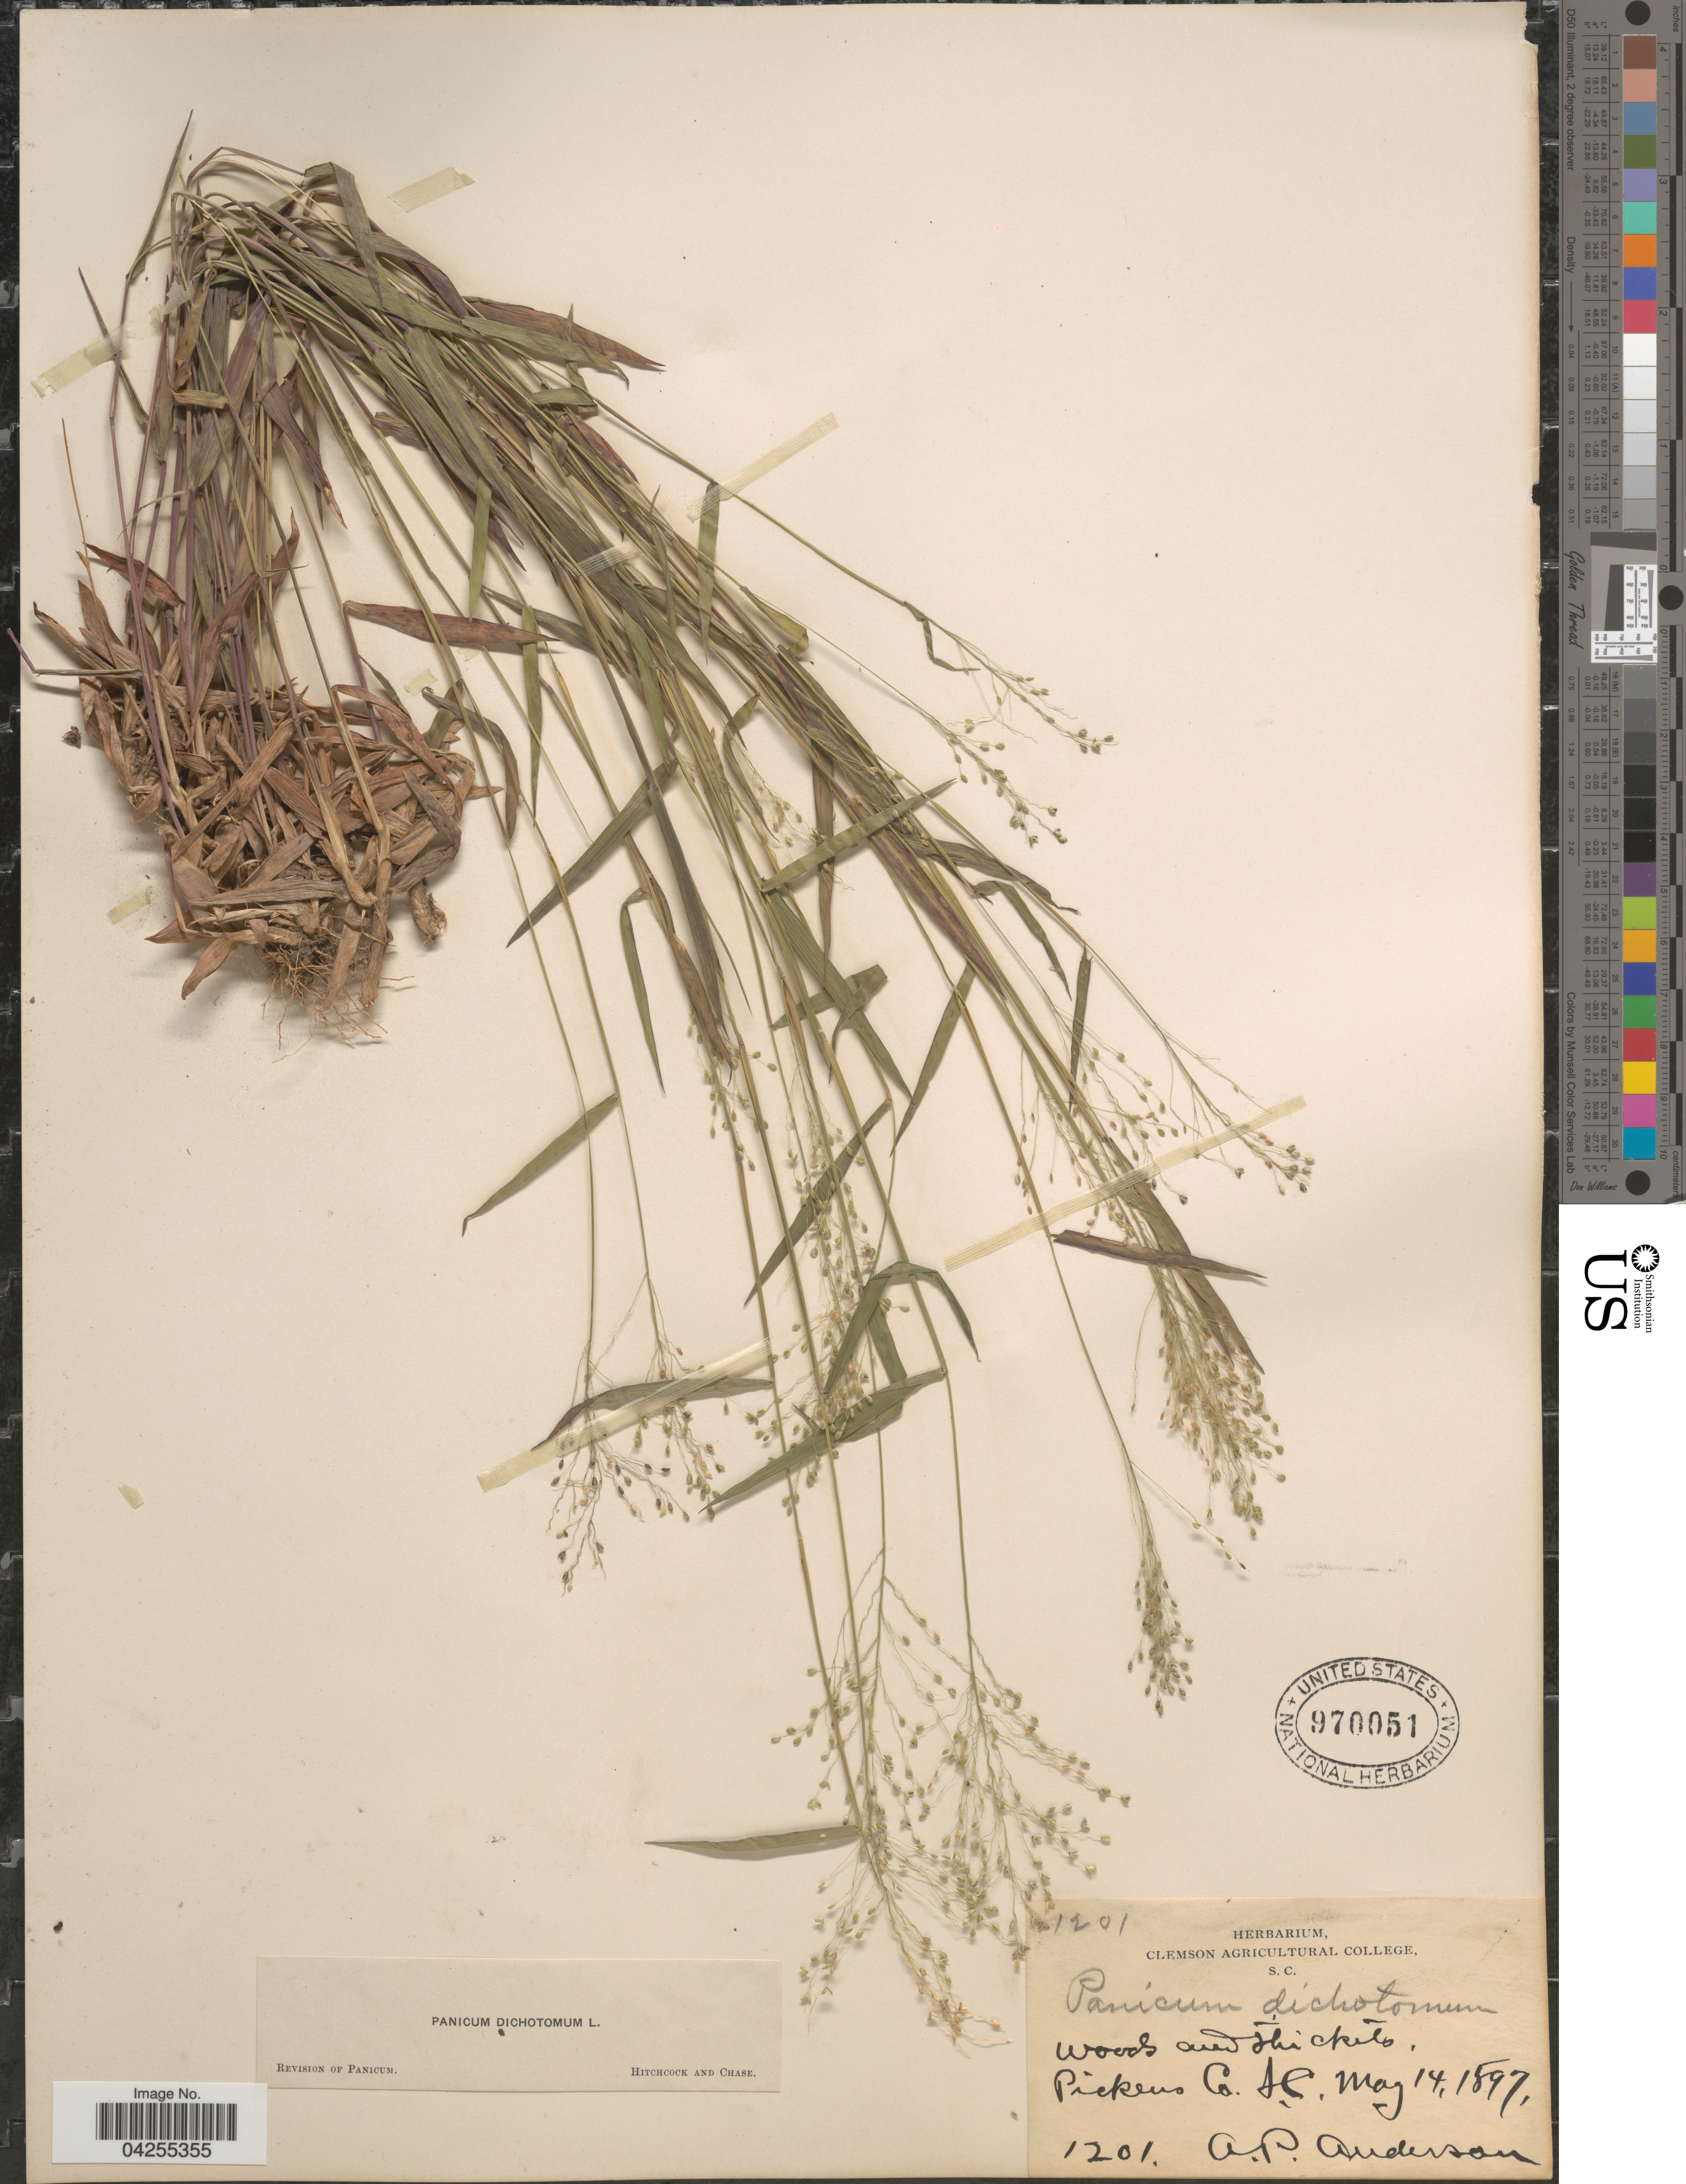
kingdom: Plantae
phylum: Tracheophyta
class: Liliopsida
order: Poales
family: Poaceae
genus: Dichanthelium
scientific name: Dichanthelium dichotomum var. dichotomum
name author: (L.) Gould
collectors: A. P. Anderson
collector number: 1201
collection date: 1897-05-14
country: United States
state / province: South Carolina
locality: Pickens Co.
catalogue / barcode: US 970051